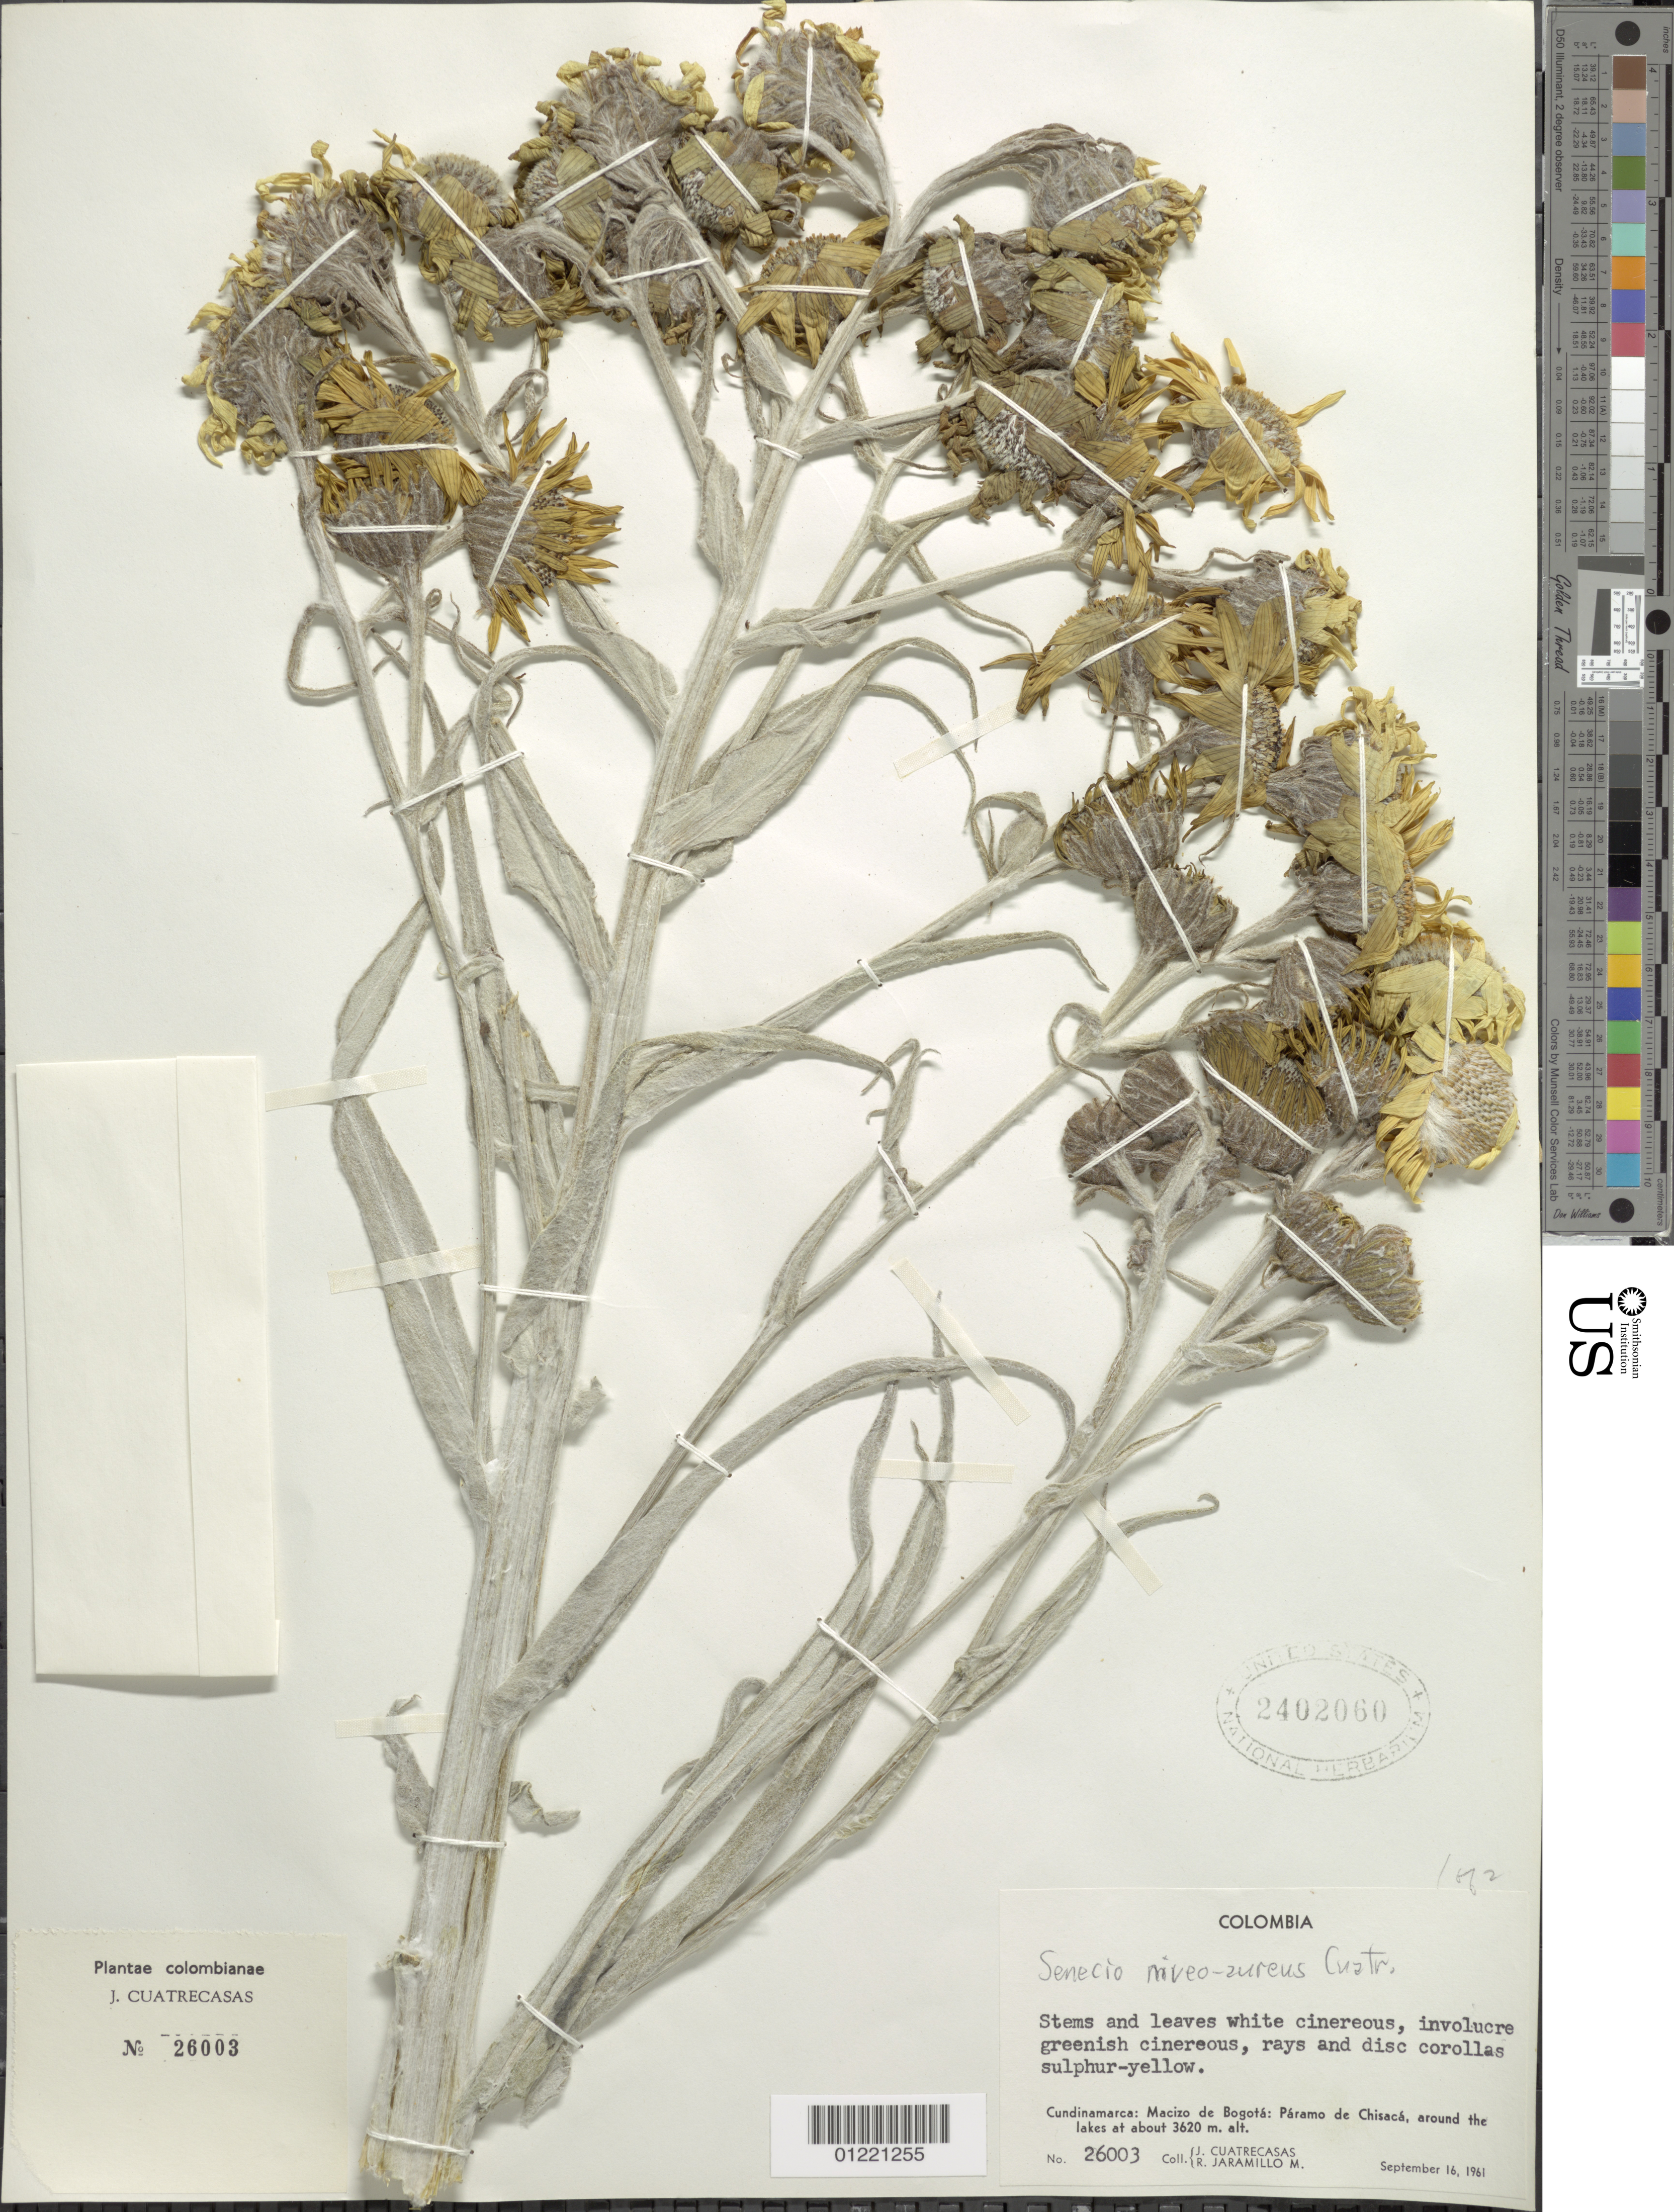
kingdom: Plantae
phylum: Tracheophyta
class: Magnoliopsida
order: Asterales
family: Asteraceae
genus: Senecio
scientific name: Senecio niveo-aureus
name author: Cuatrec.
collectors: J. Cuatrecasas & R. Jaramillo M.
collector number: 26003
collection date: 1961-09-16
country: Colombia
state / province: Cundinamarca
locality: Macizo de Bogota: Páramo de Chisacá, around the lakes.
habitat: paramo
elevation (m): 3620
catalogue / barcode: US 2402060